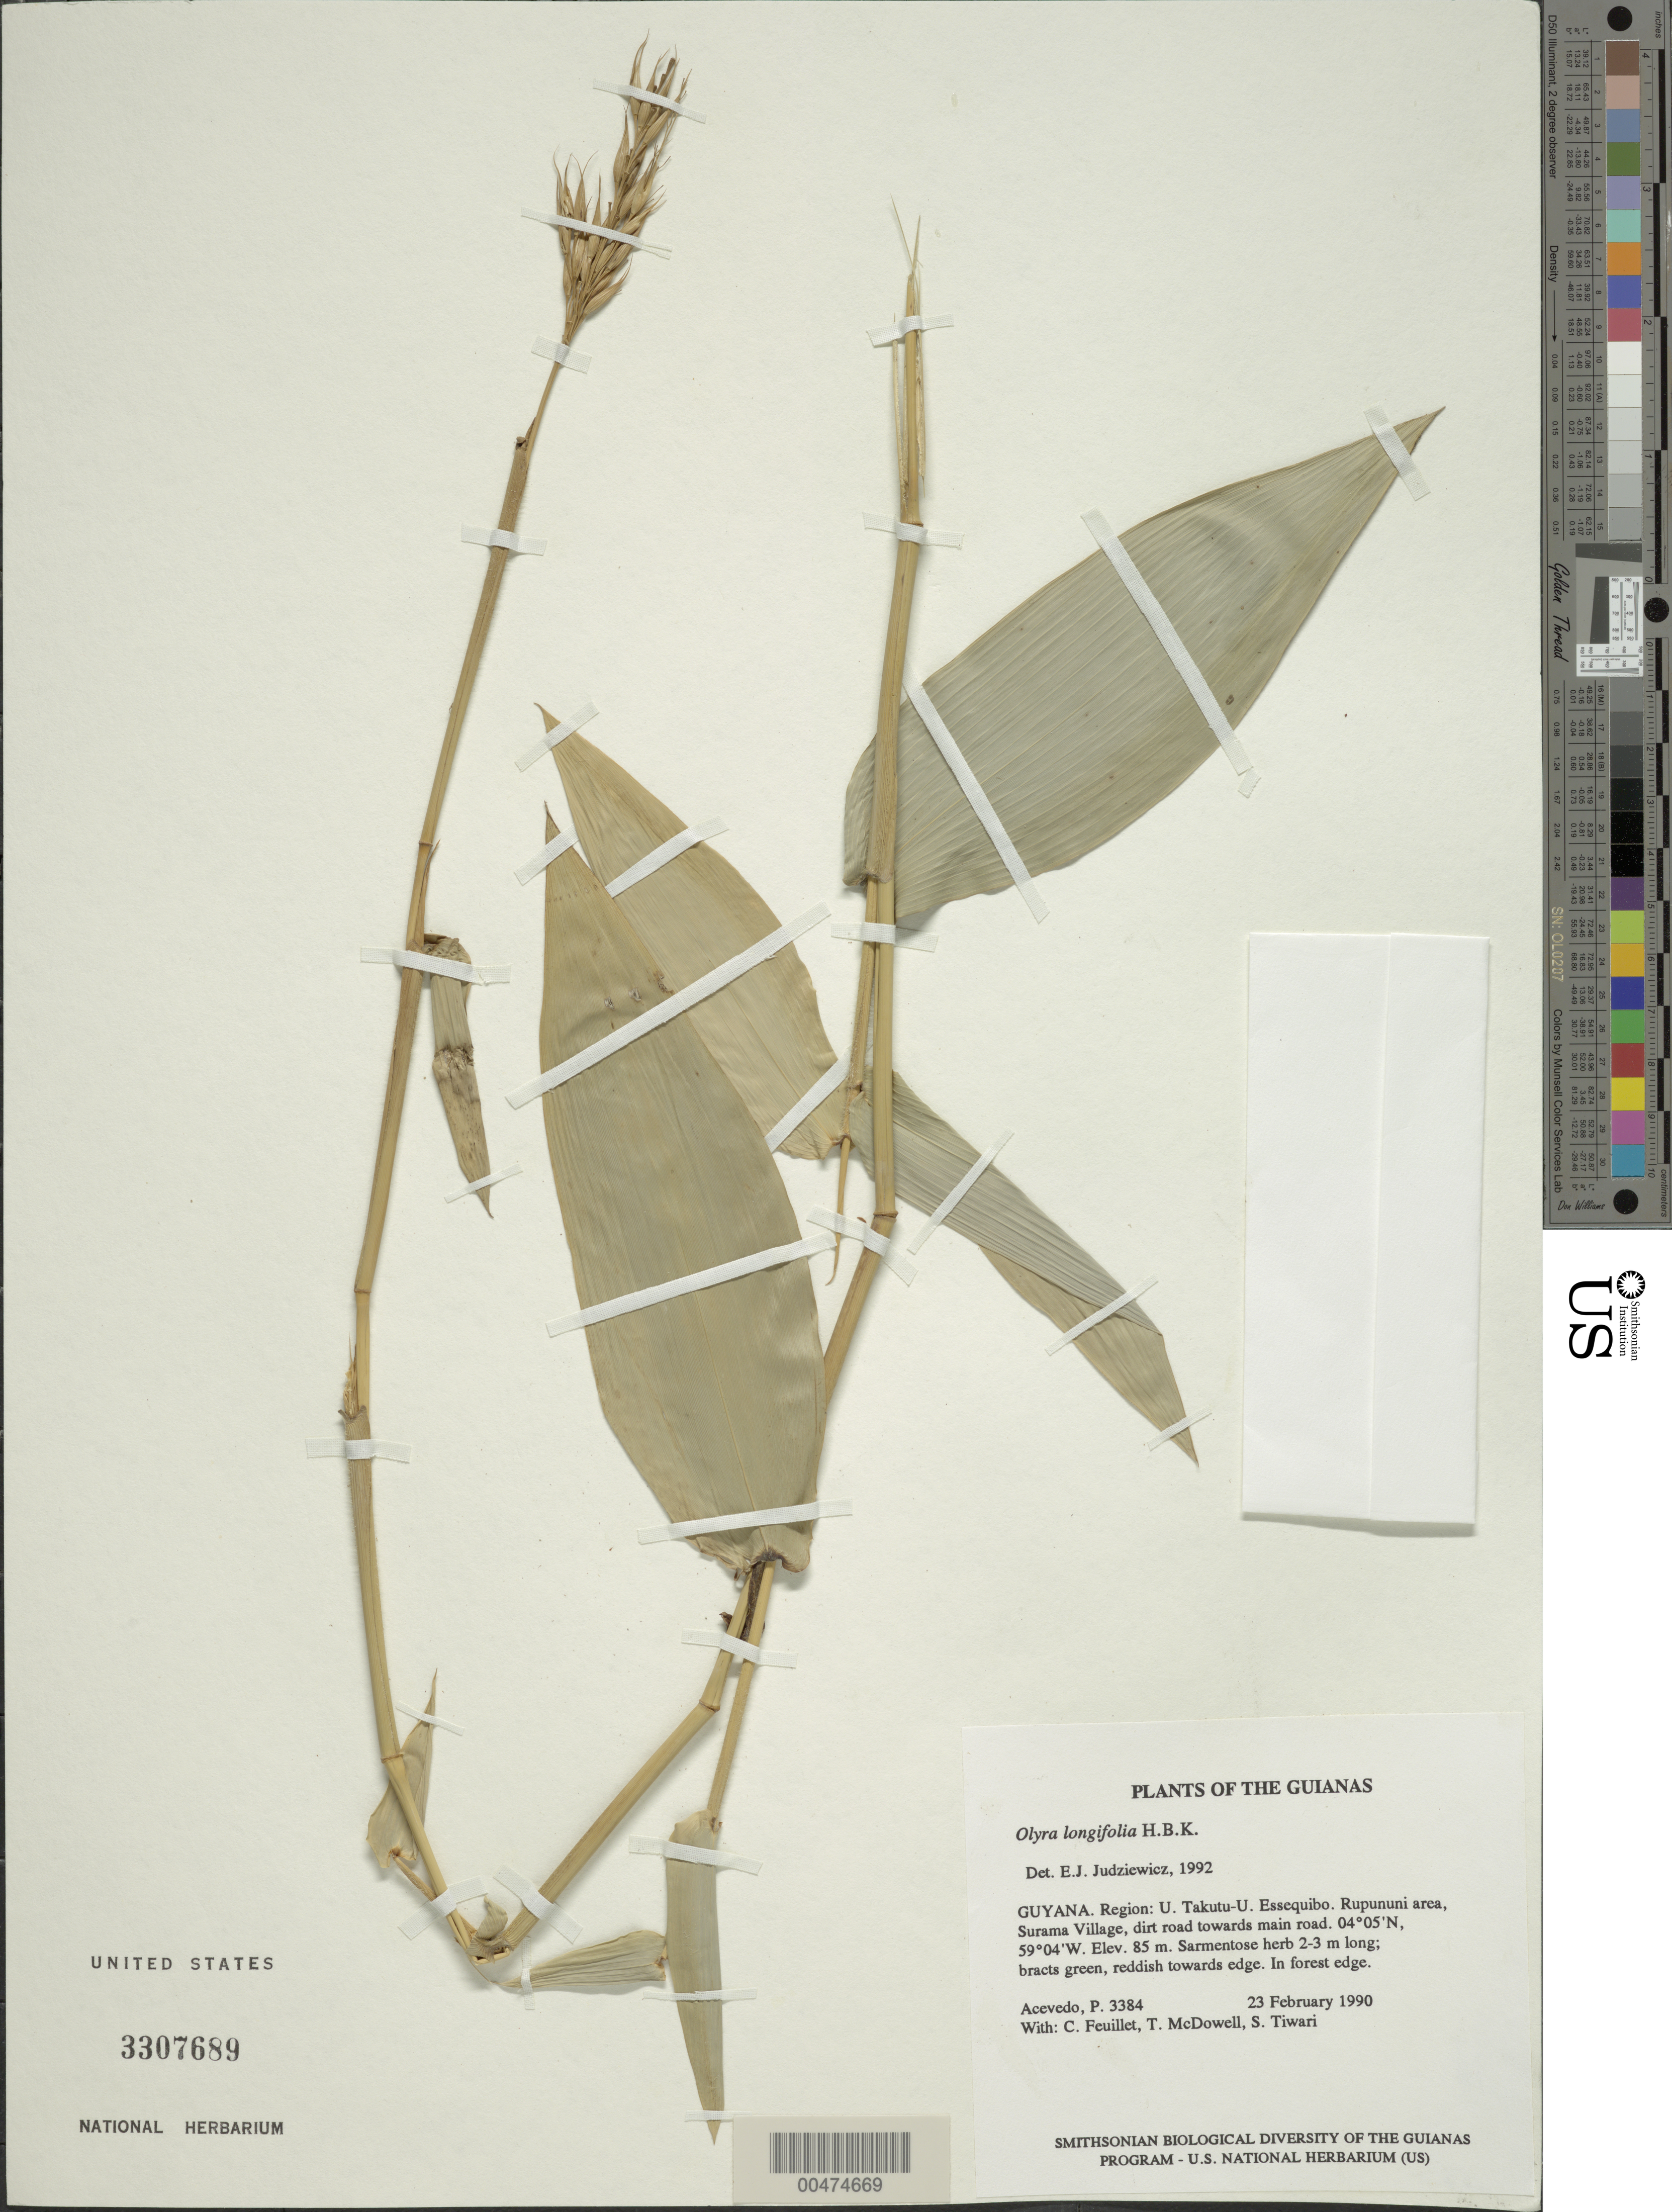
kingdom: Plantae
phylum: Tracheophyta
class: Liliopsida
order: Poales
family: Poaceae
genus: Olyra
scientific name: Olyra longifolia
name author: Kunth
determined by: Judziewicz, E. J.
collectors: P. Acevedo-Rodr., C. Feuillet, T. McDowell & S. Tiwari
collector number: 3384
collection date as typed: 23 Feb 1990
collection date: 1990-02-23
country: Guyana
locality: U. Takutu - U. Essequibo. Rupununi area, Surama Village, dirt road towards main road.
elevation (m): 85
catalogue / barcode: US 3307689